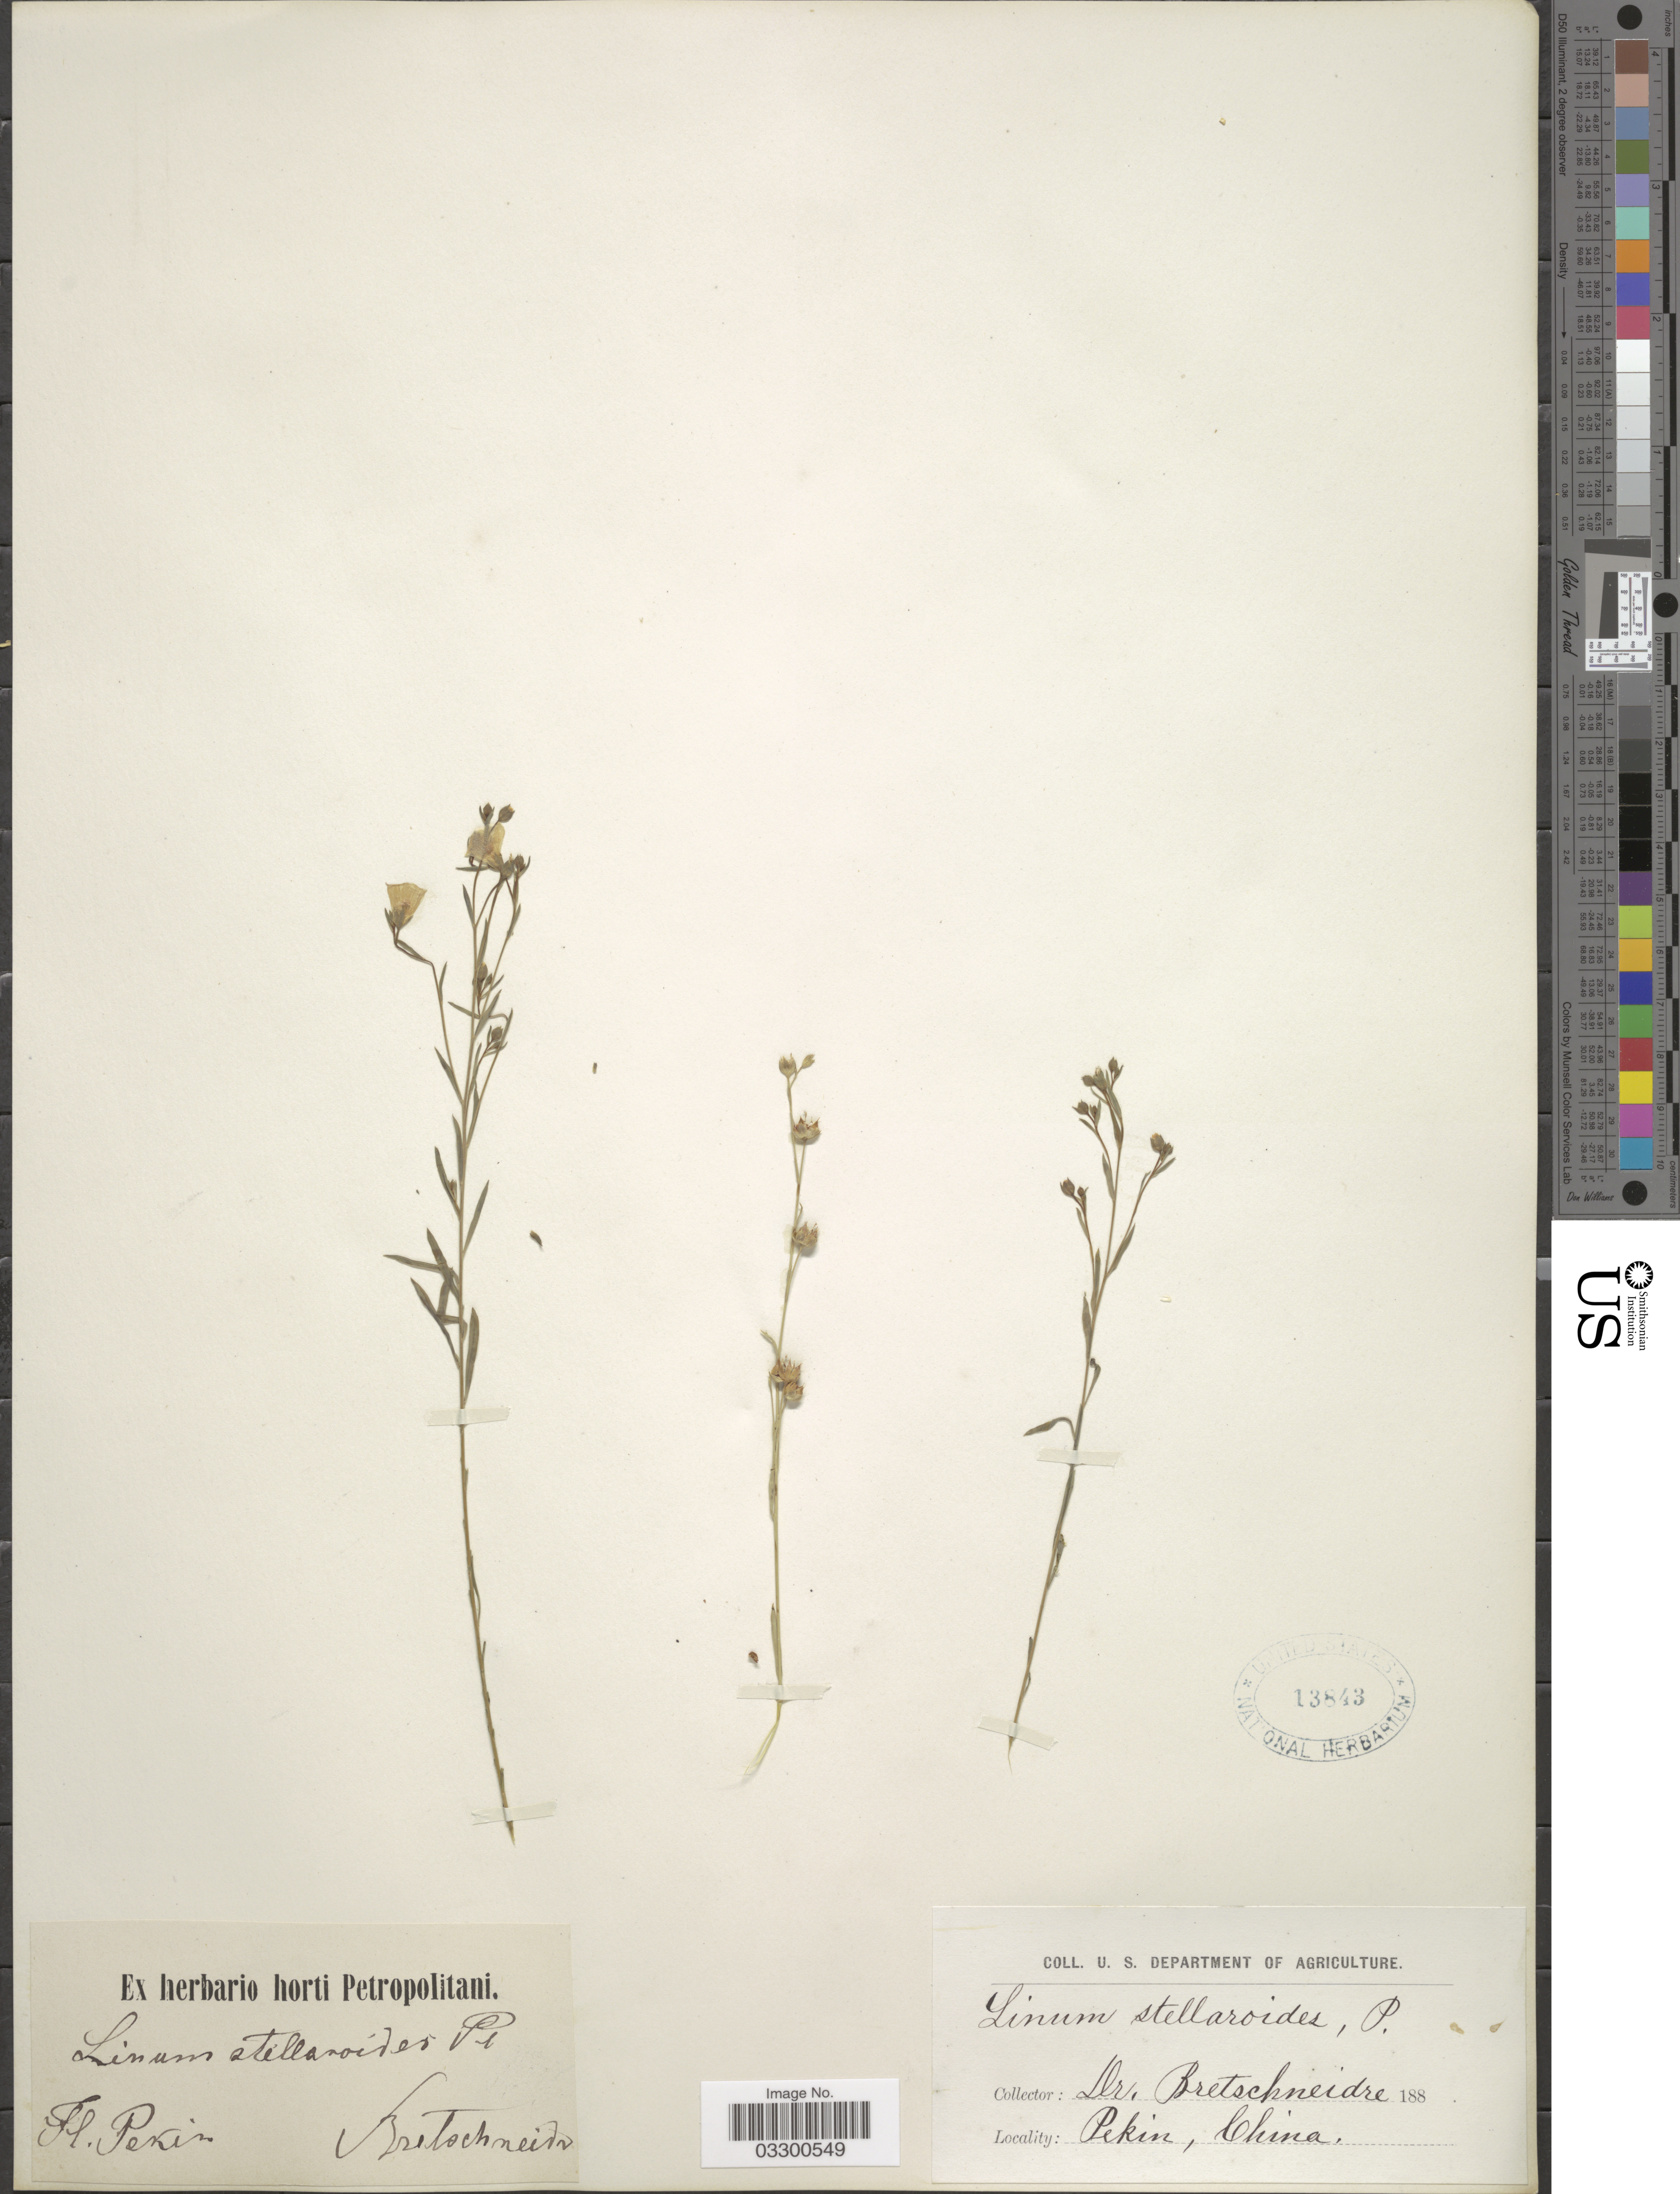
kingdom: Plantae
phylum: Tracheophyta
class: Magnoliopsida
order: Malpighiales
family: Linaceae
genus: Linum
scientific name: Linum stelleroides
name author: Planch.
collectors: Bretschneider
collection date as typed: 188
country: China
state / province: Beijing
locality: Pekin.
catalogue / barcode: US 13843